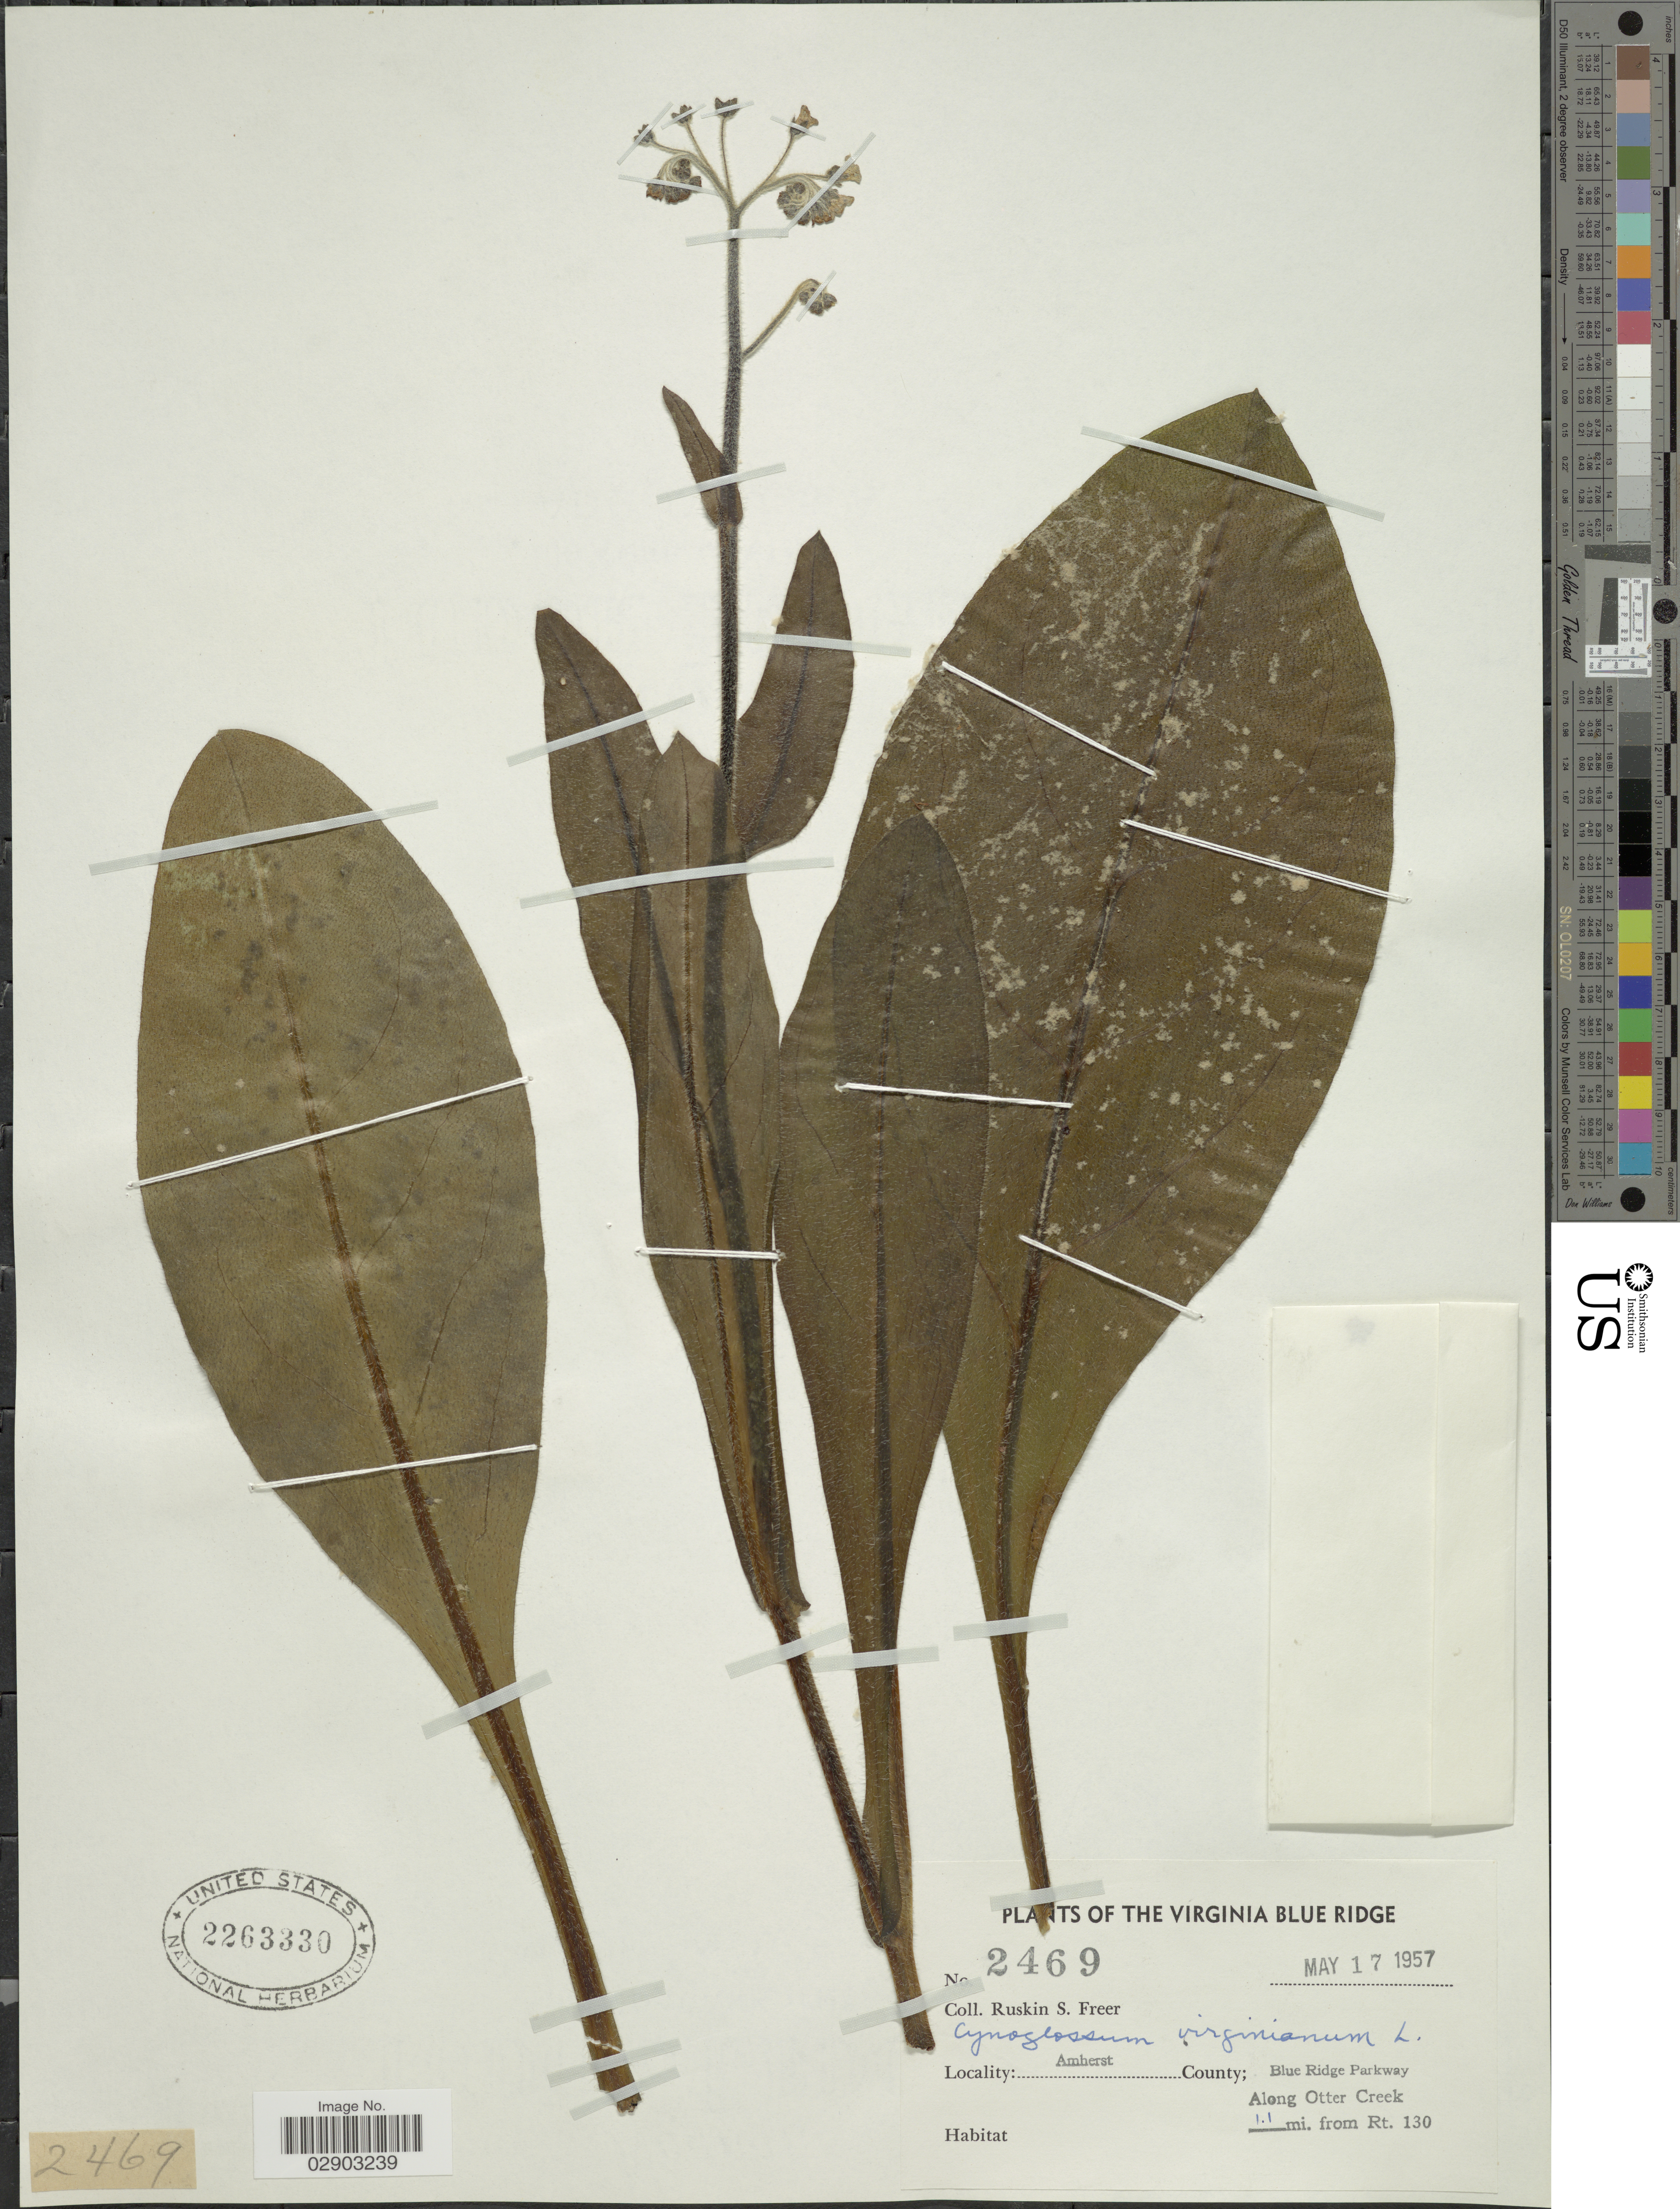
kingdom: Plantae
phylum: Tracheophyta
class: Magnoliopsida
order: Boraginales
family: Boraginaceae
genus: Cynoglossum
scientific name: Cynoglossum virginianum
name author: L.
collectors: R. Freer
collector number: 2469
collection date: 1957-05-17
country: United States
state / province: Virginia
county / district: Amherst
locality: Virginia Blue Ridge. Amherst County; Blue Ridge Parkway. Along Otter Creek 1.1 mi. from Rt. 130.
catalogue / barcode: US 2263330